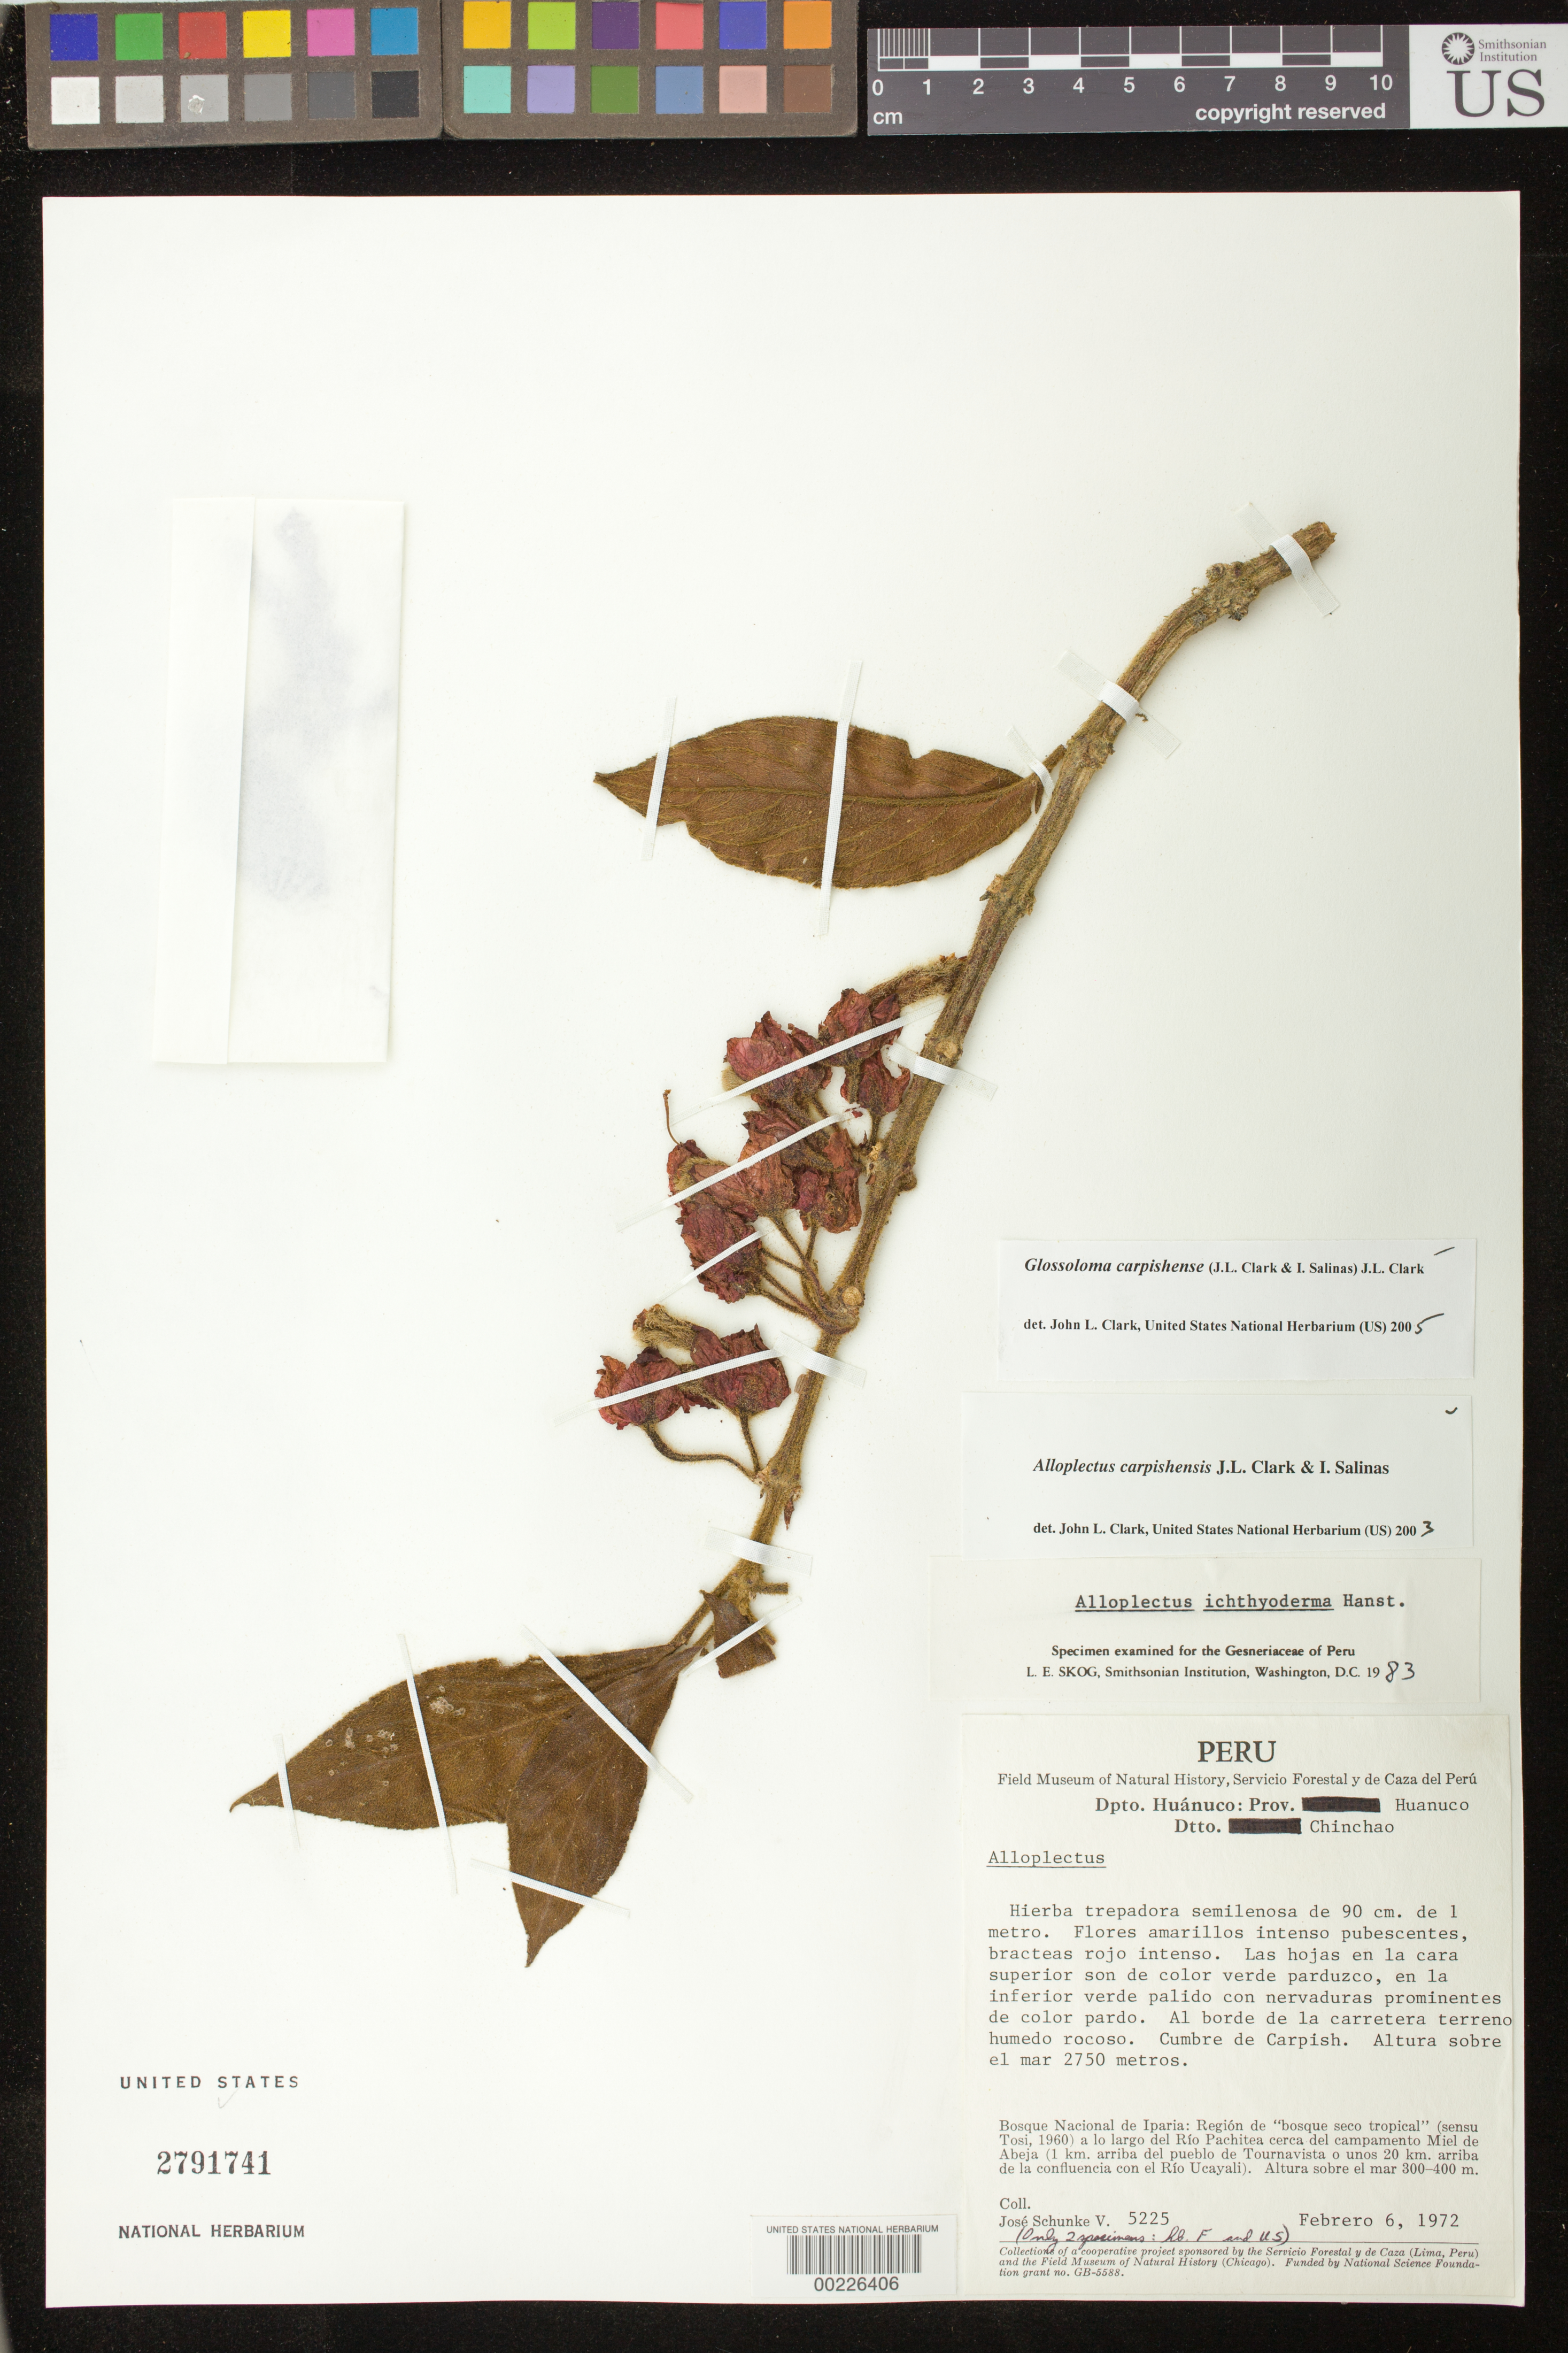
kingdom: Plantae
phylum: Tracheophyta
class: Magnoliopsida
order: Lamiales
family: Gesneriaceae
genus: Glossoloma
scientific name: Glossoloma carpishense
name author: (J.L. Clark & I. Salinas) J.L. Clark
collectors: J. Schunke Vigo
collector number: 5225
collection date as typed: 06 Feb 1972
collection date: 1972-02-06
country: Peru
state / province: Huánuco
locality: Dtto. Chinchao, summit of Carpish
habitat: Humid, rocky land bordering the highway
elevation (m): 2750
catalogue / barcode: US 2791741